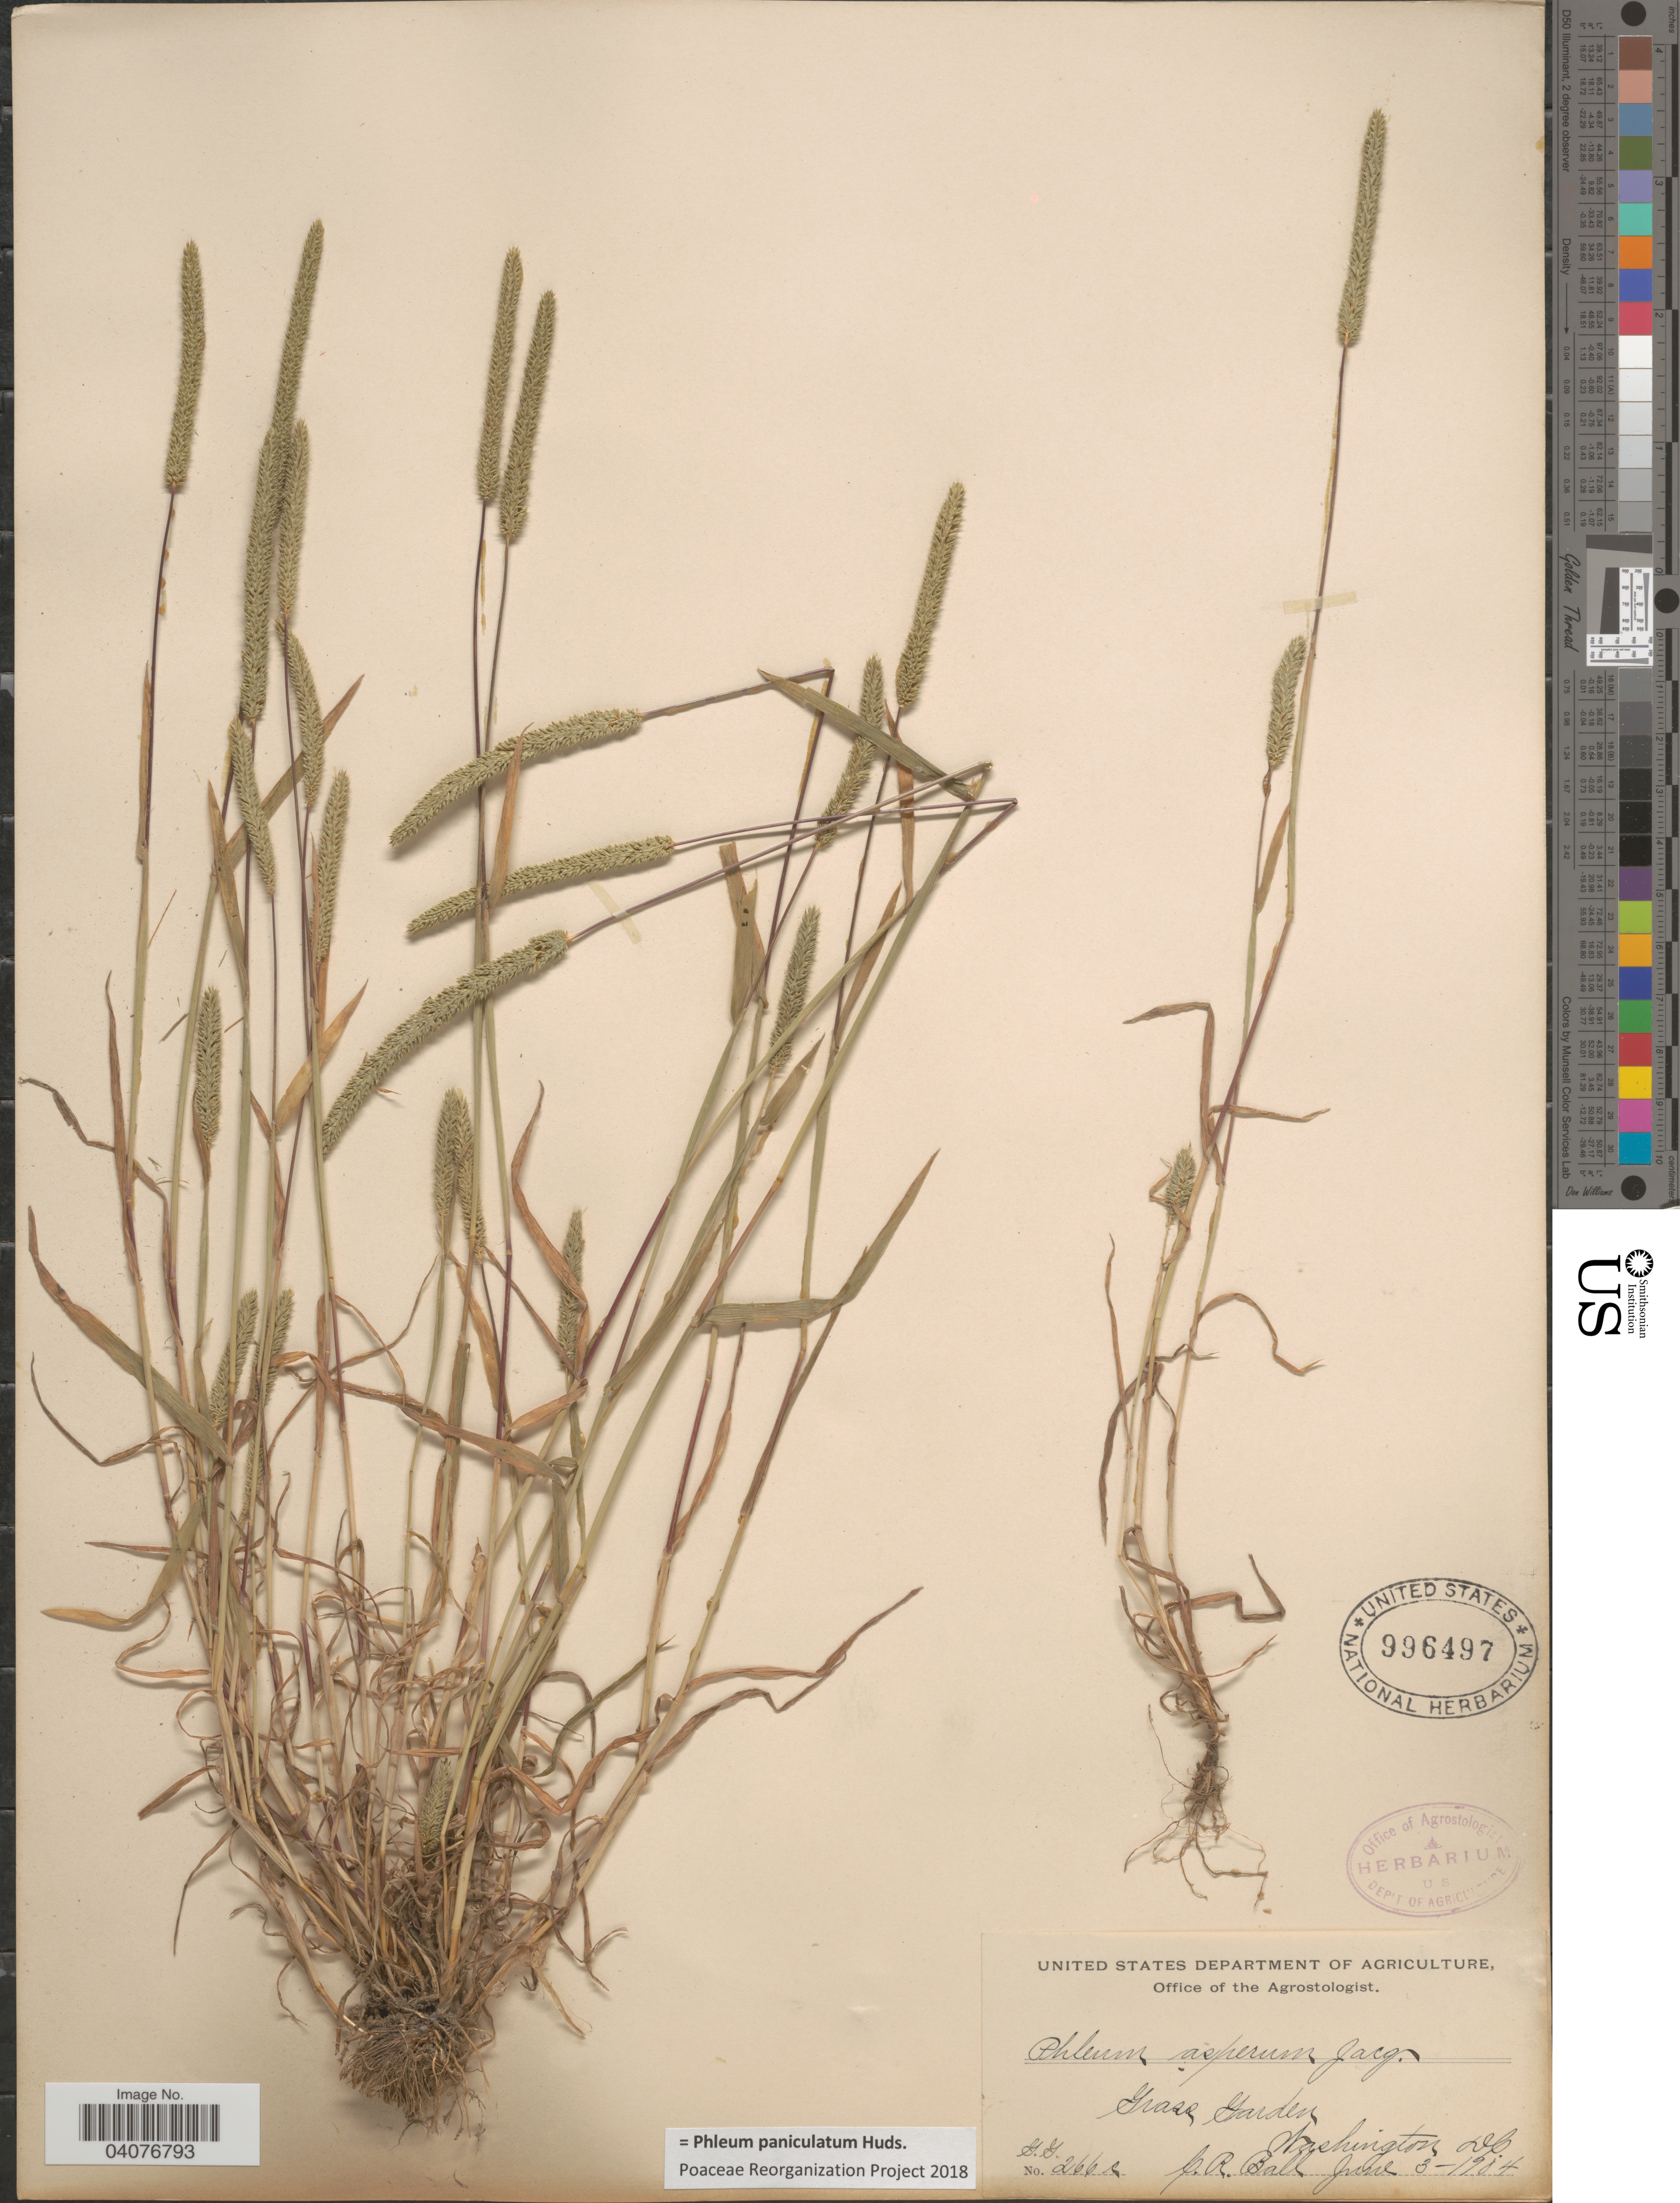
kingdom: Plantae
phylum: Tracheophyta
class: Liliopsida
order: Poales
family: Poaceae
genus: Phleum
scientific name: Phleum paniculatum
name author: Huds.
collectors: C. R. Ball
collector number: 266c*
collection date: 1904-06-03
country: United States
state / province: District of Columbia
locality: Grass garden, Washington.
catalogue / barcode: US 996497